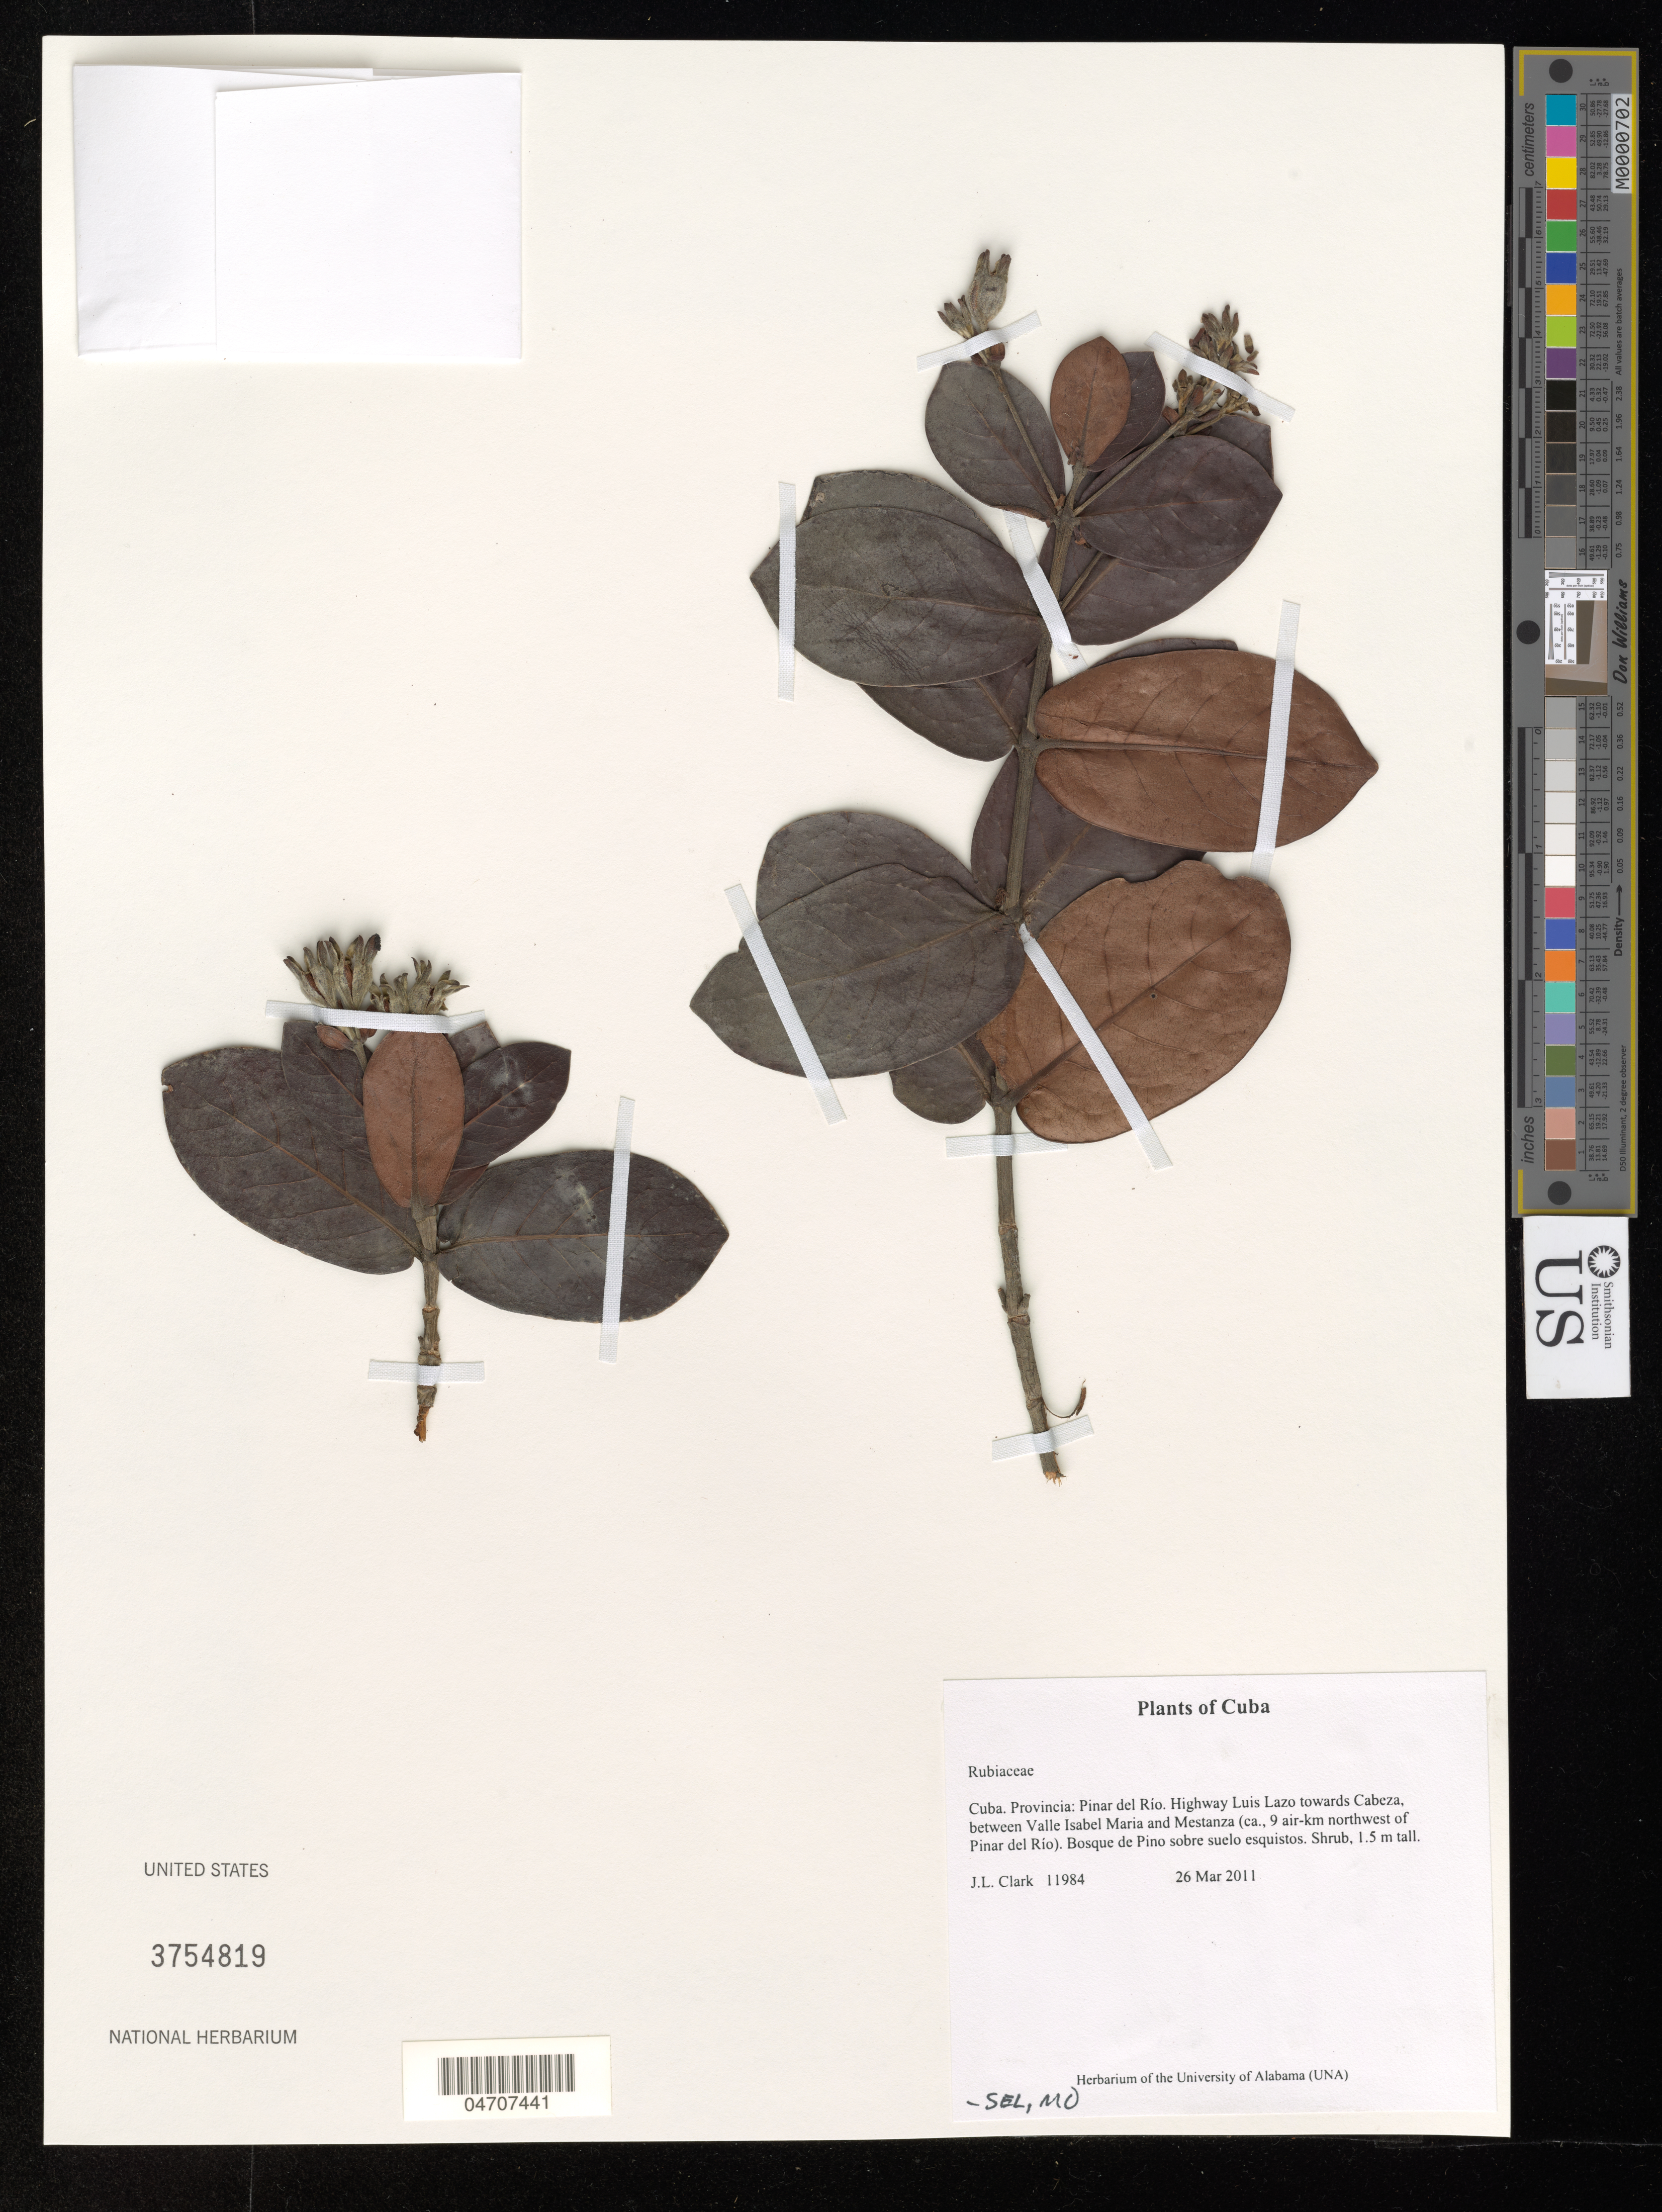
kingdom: Plantae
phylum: Tracheophyta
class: Magnoliopsida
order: Gentianales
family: Rubiaceae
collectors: J. L. Clark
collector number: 11984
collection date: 2011-03-26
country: Cuba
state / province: Pinar del Río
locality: Highway Luis Lazo towards Cabeza, between Valle Isabel Maria and Mestanza (ca., 9 air-km northwest of Pinar del Río).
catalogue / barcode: US 3754819